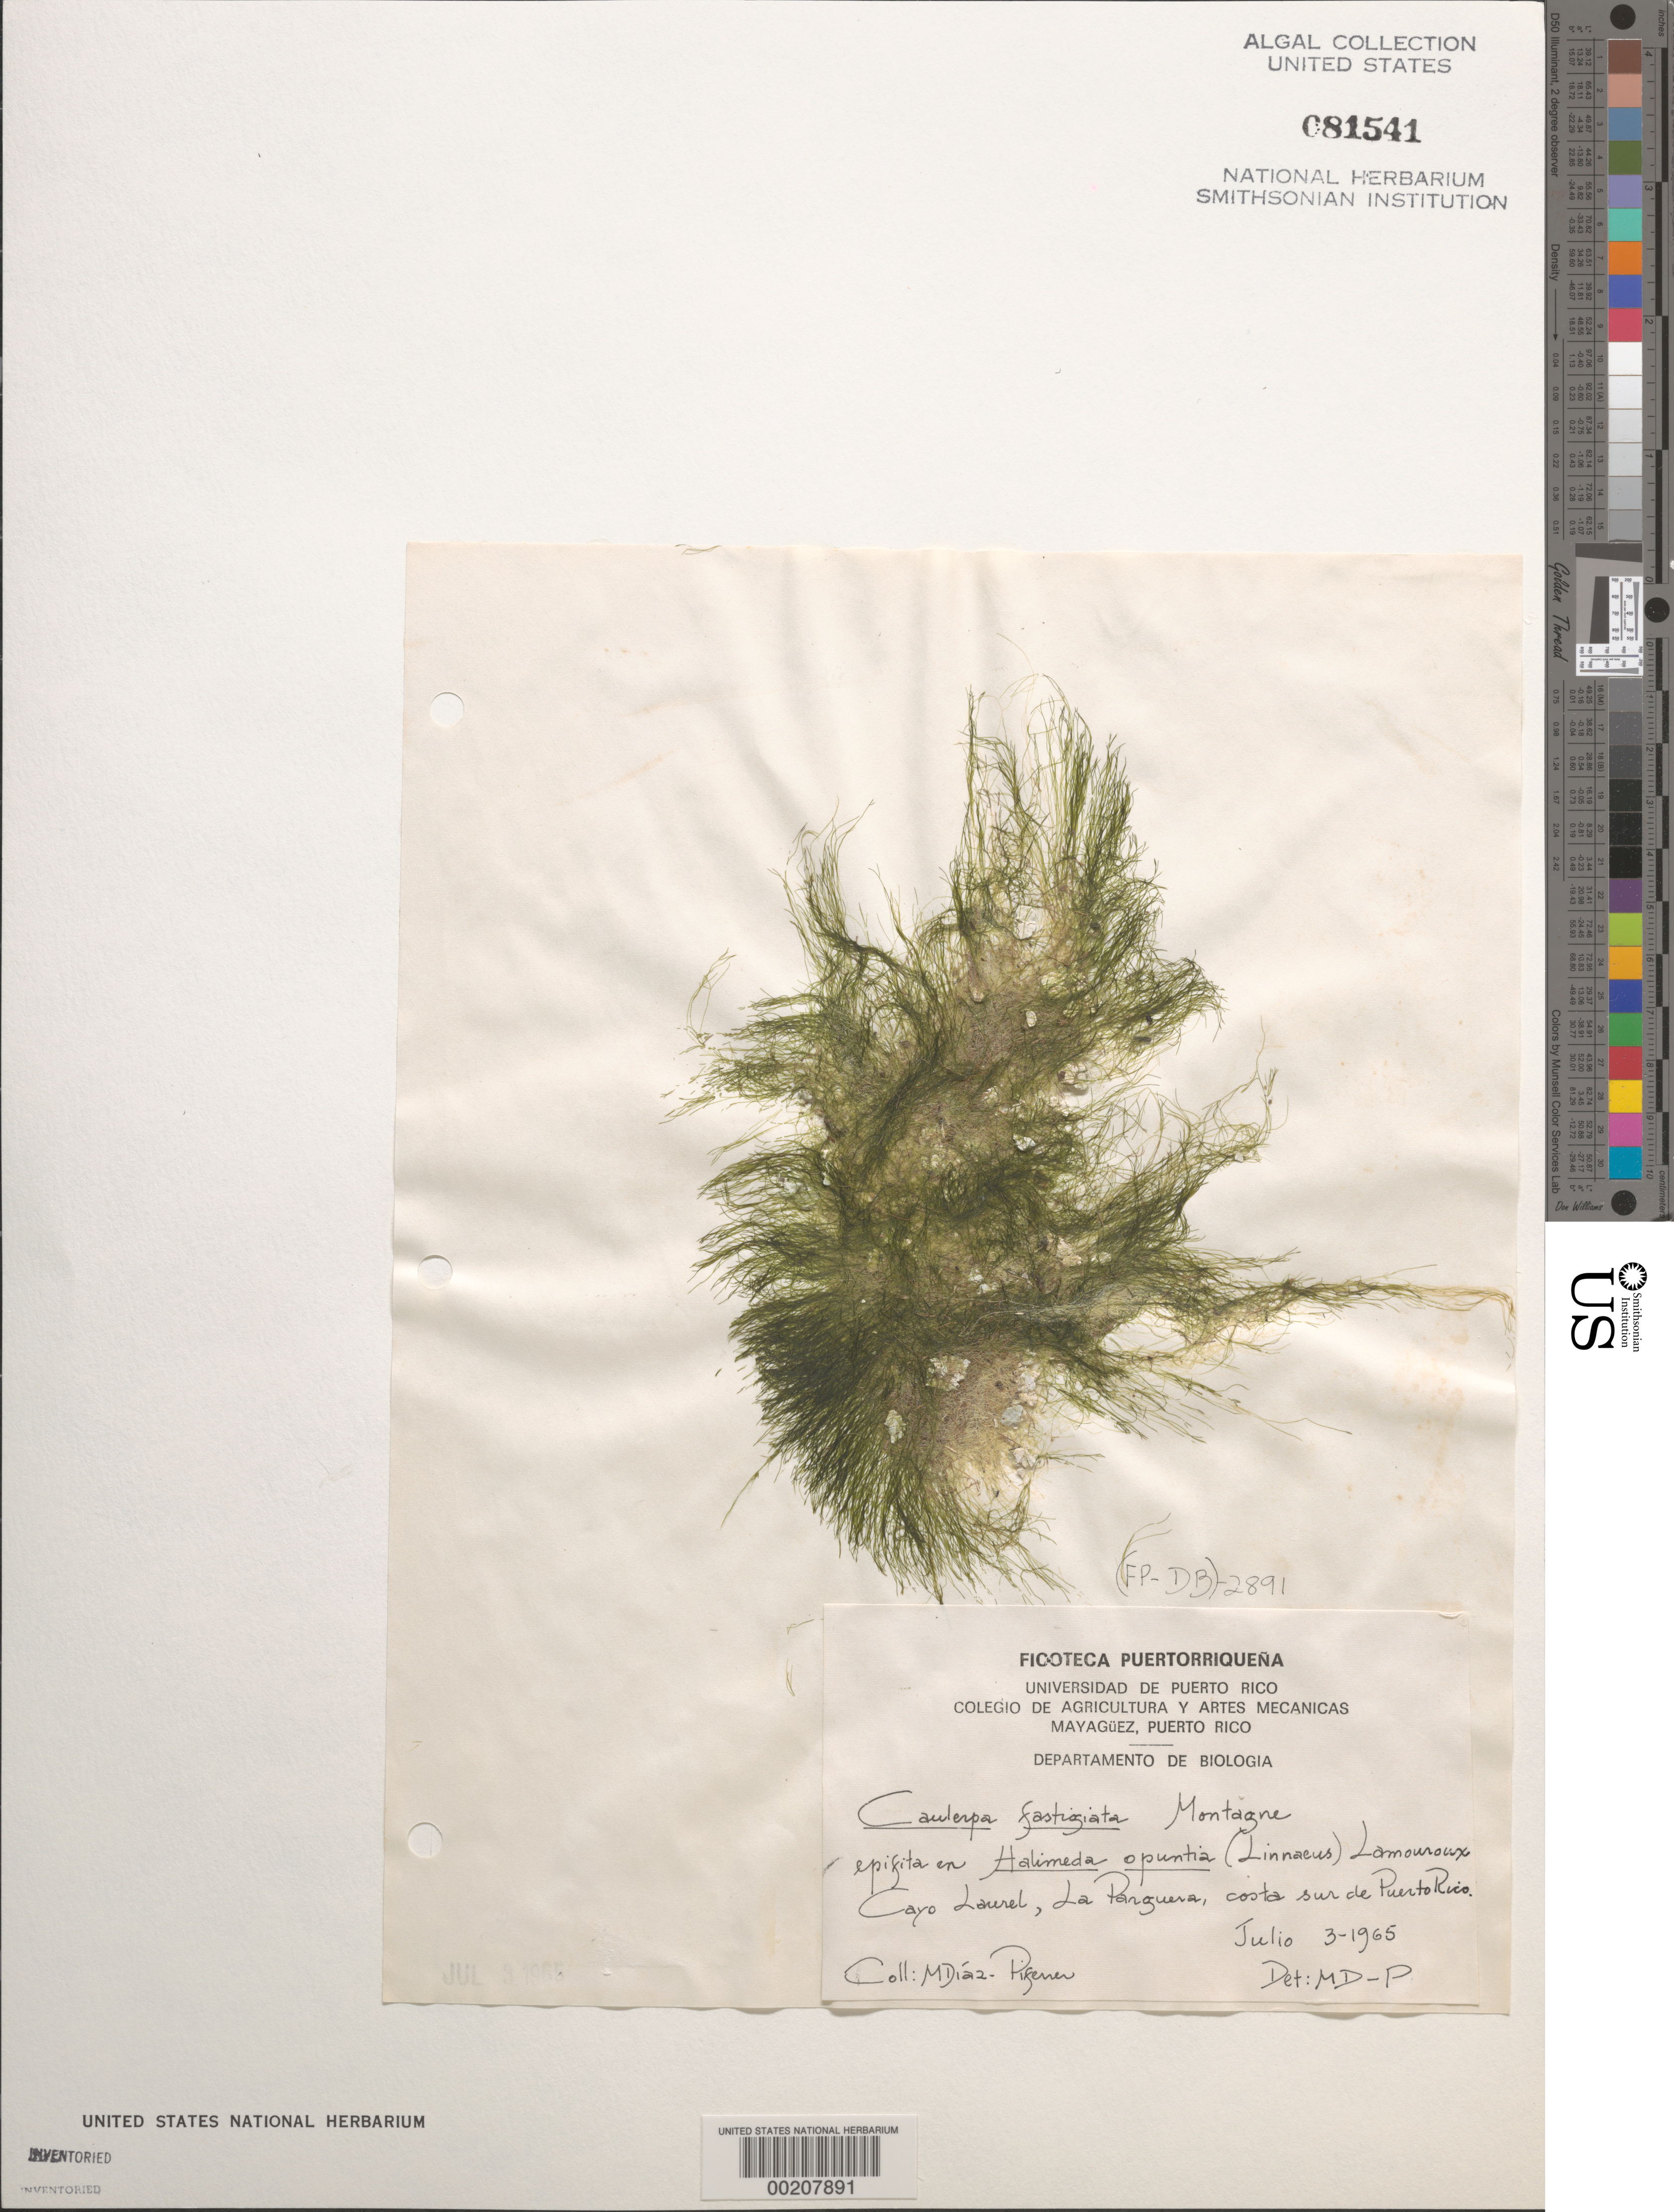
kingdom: Plantae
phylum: Chlorophyta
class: Ulvophyceae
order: Bryopsidales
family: Caulerpaceae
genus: Caulerpa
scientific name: Caulerpa fastigiata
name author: Mont.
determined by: Diaz-Piferrer, M.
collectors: M. Diaz-Piferrer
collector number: (fp-db) 2891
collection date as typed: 03 Jul 1965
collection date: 1965-07-03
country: Puerto Rico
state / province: Lajas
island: Cayo Laurel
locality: La Parguera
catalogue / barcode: US 81541